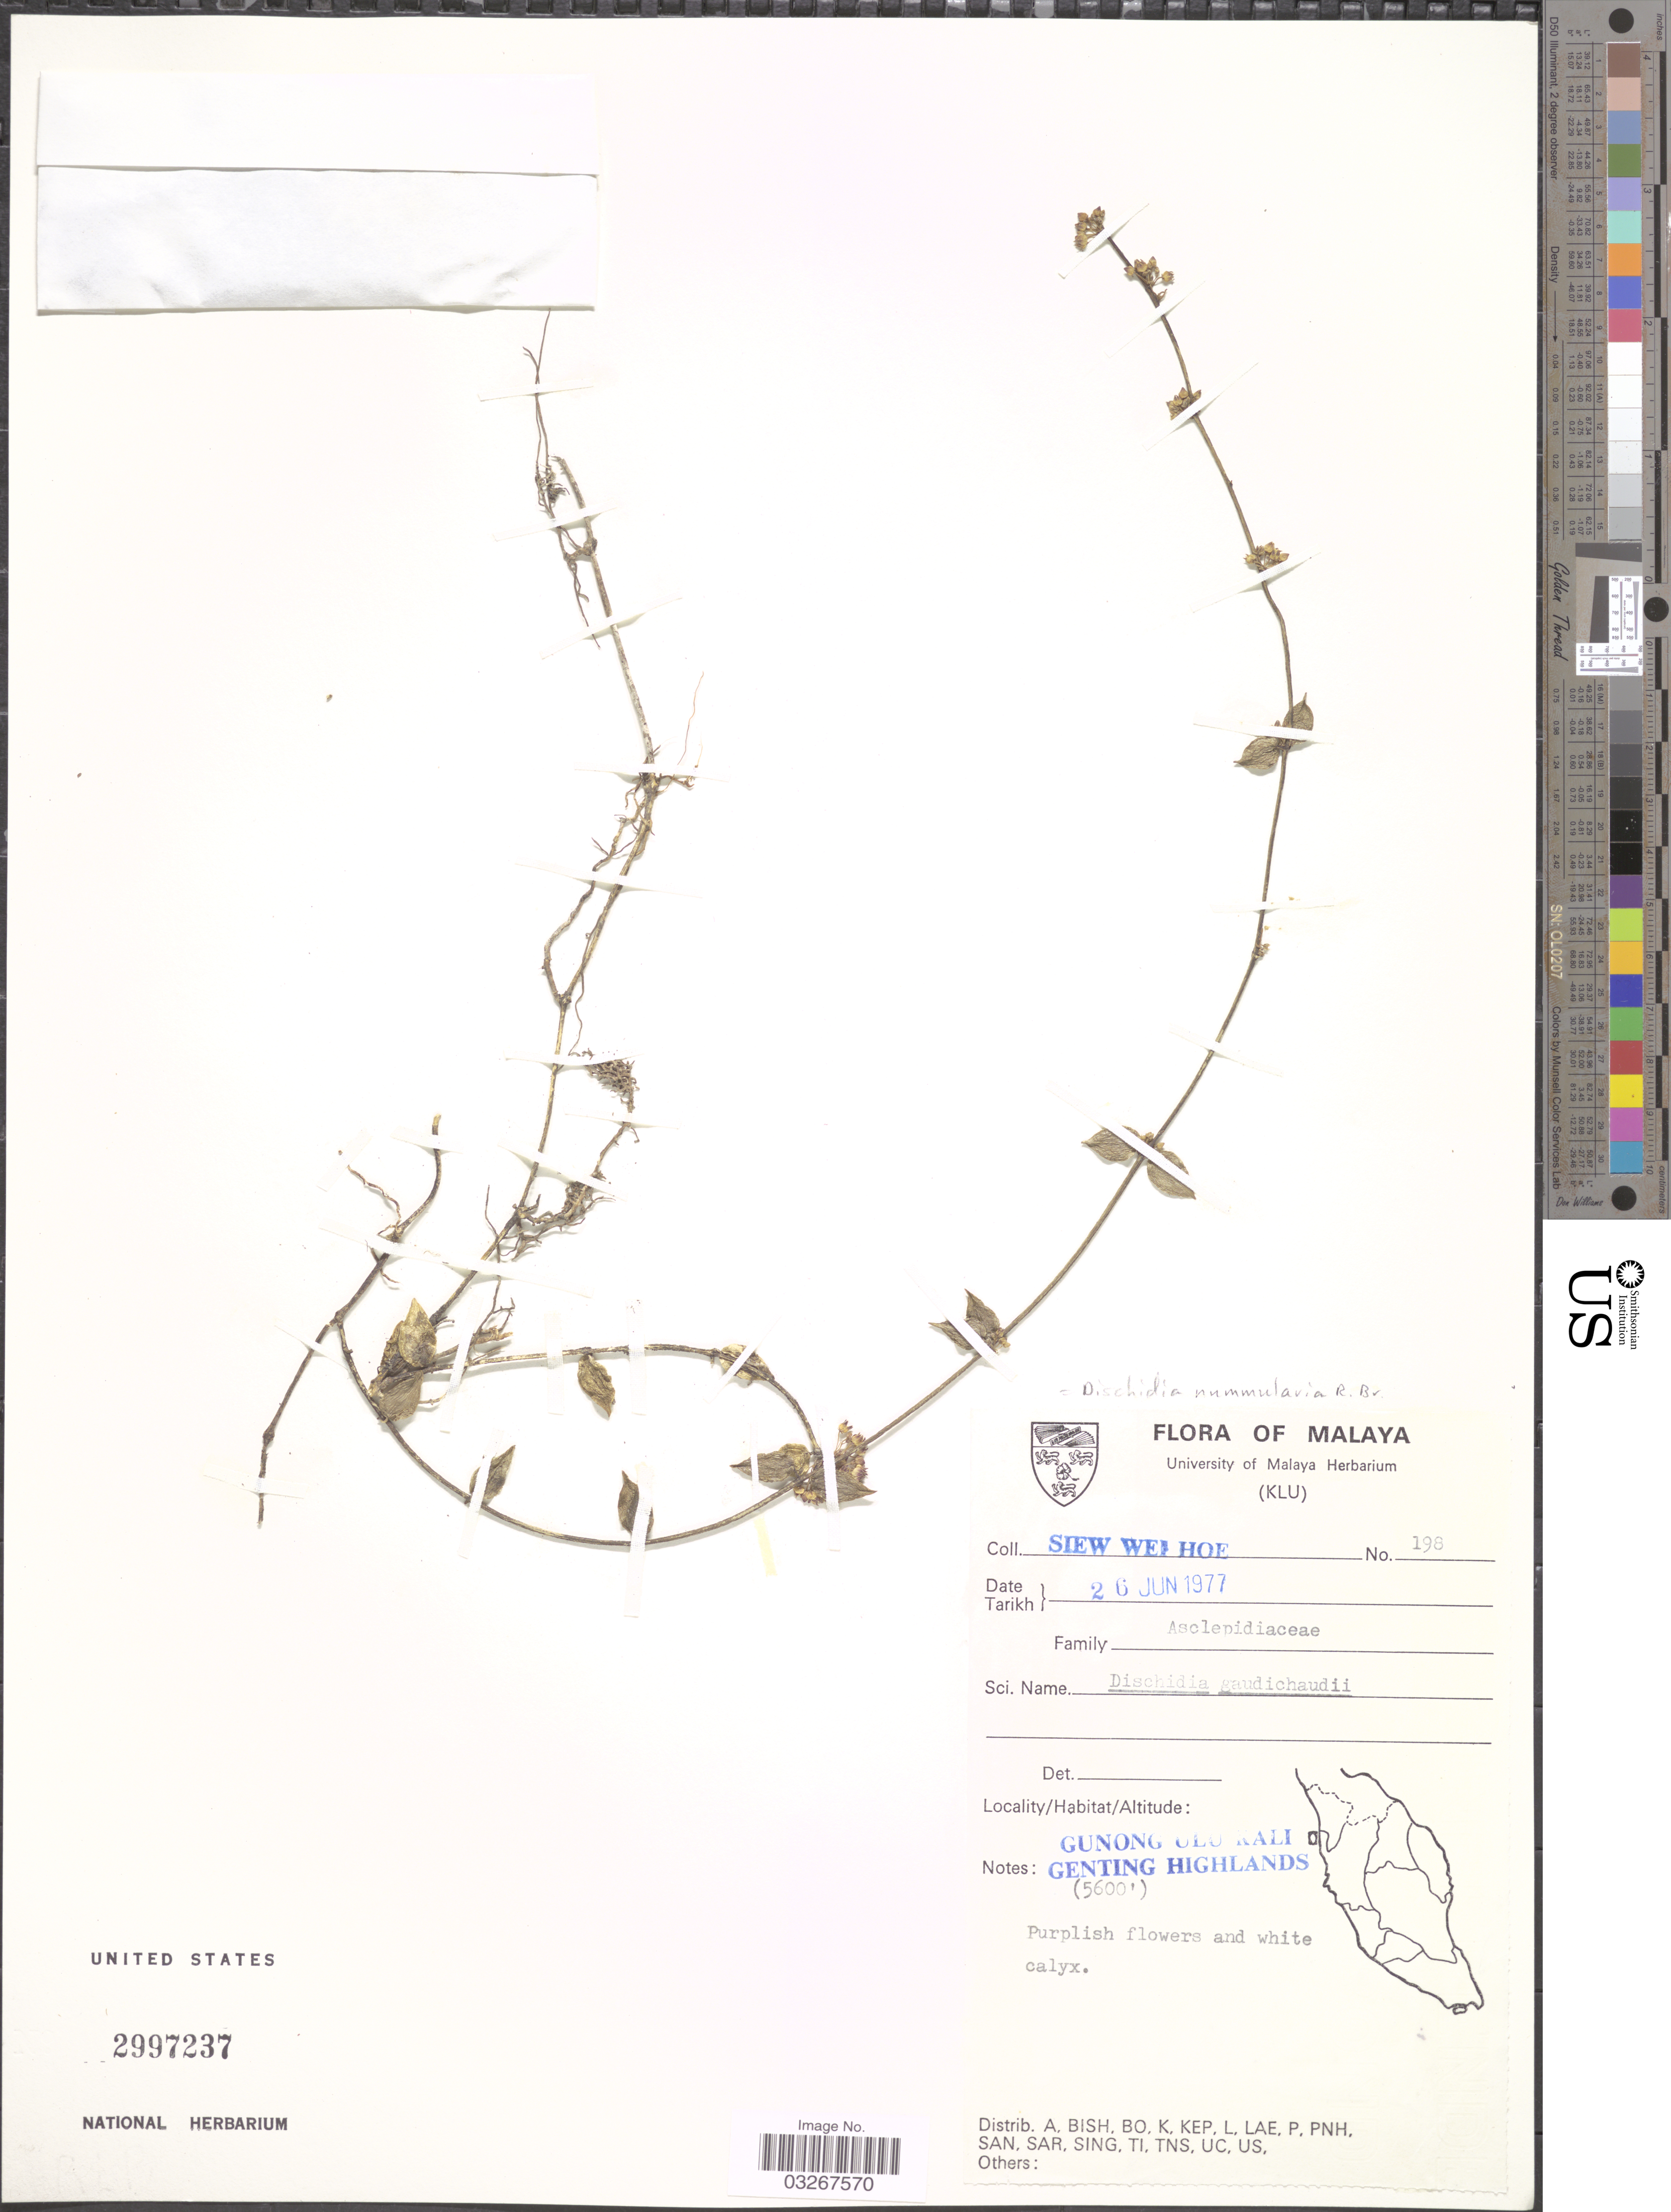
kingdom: Plantae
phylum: Tracheophyta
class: Magnoliopsida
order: Gentianales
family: Apocynaceae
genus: Dischidia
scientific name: Dischidia nummularia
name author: R. Br.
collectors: W. H. Siew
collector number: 198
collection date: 1977-06-26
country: Malaysia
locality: Malaya, Gunong Ulu Kali, Genting Highlands.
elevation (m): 1707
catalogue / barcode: US 2997237